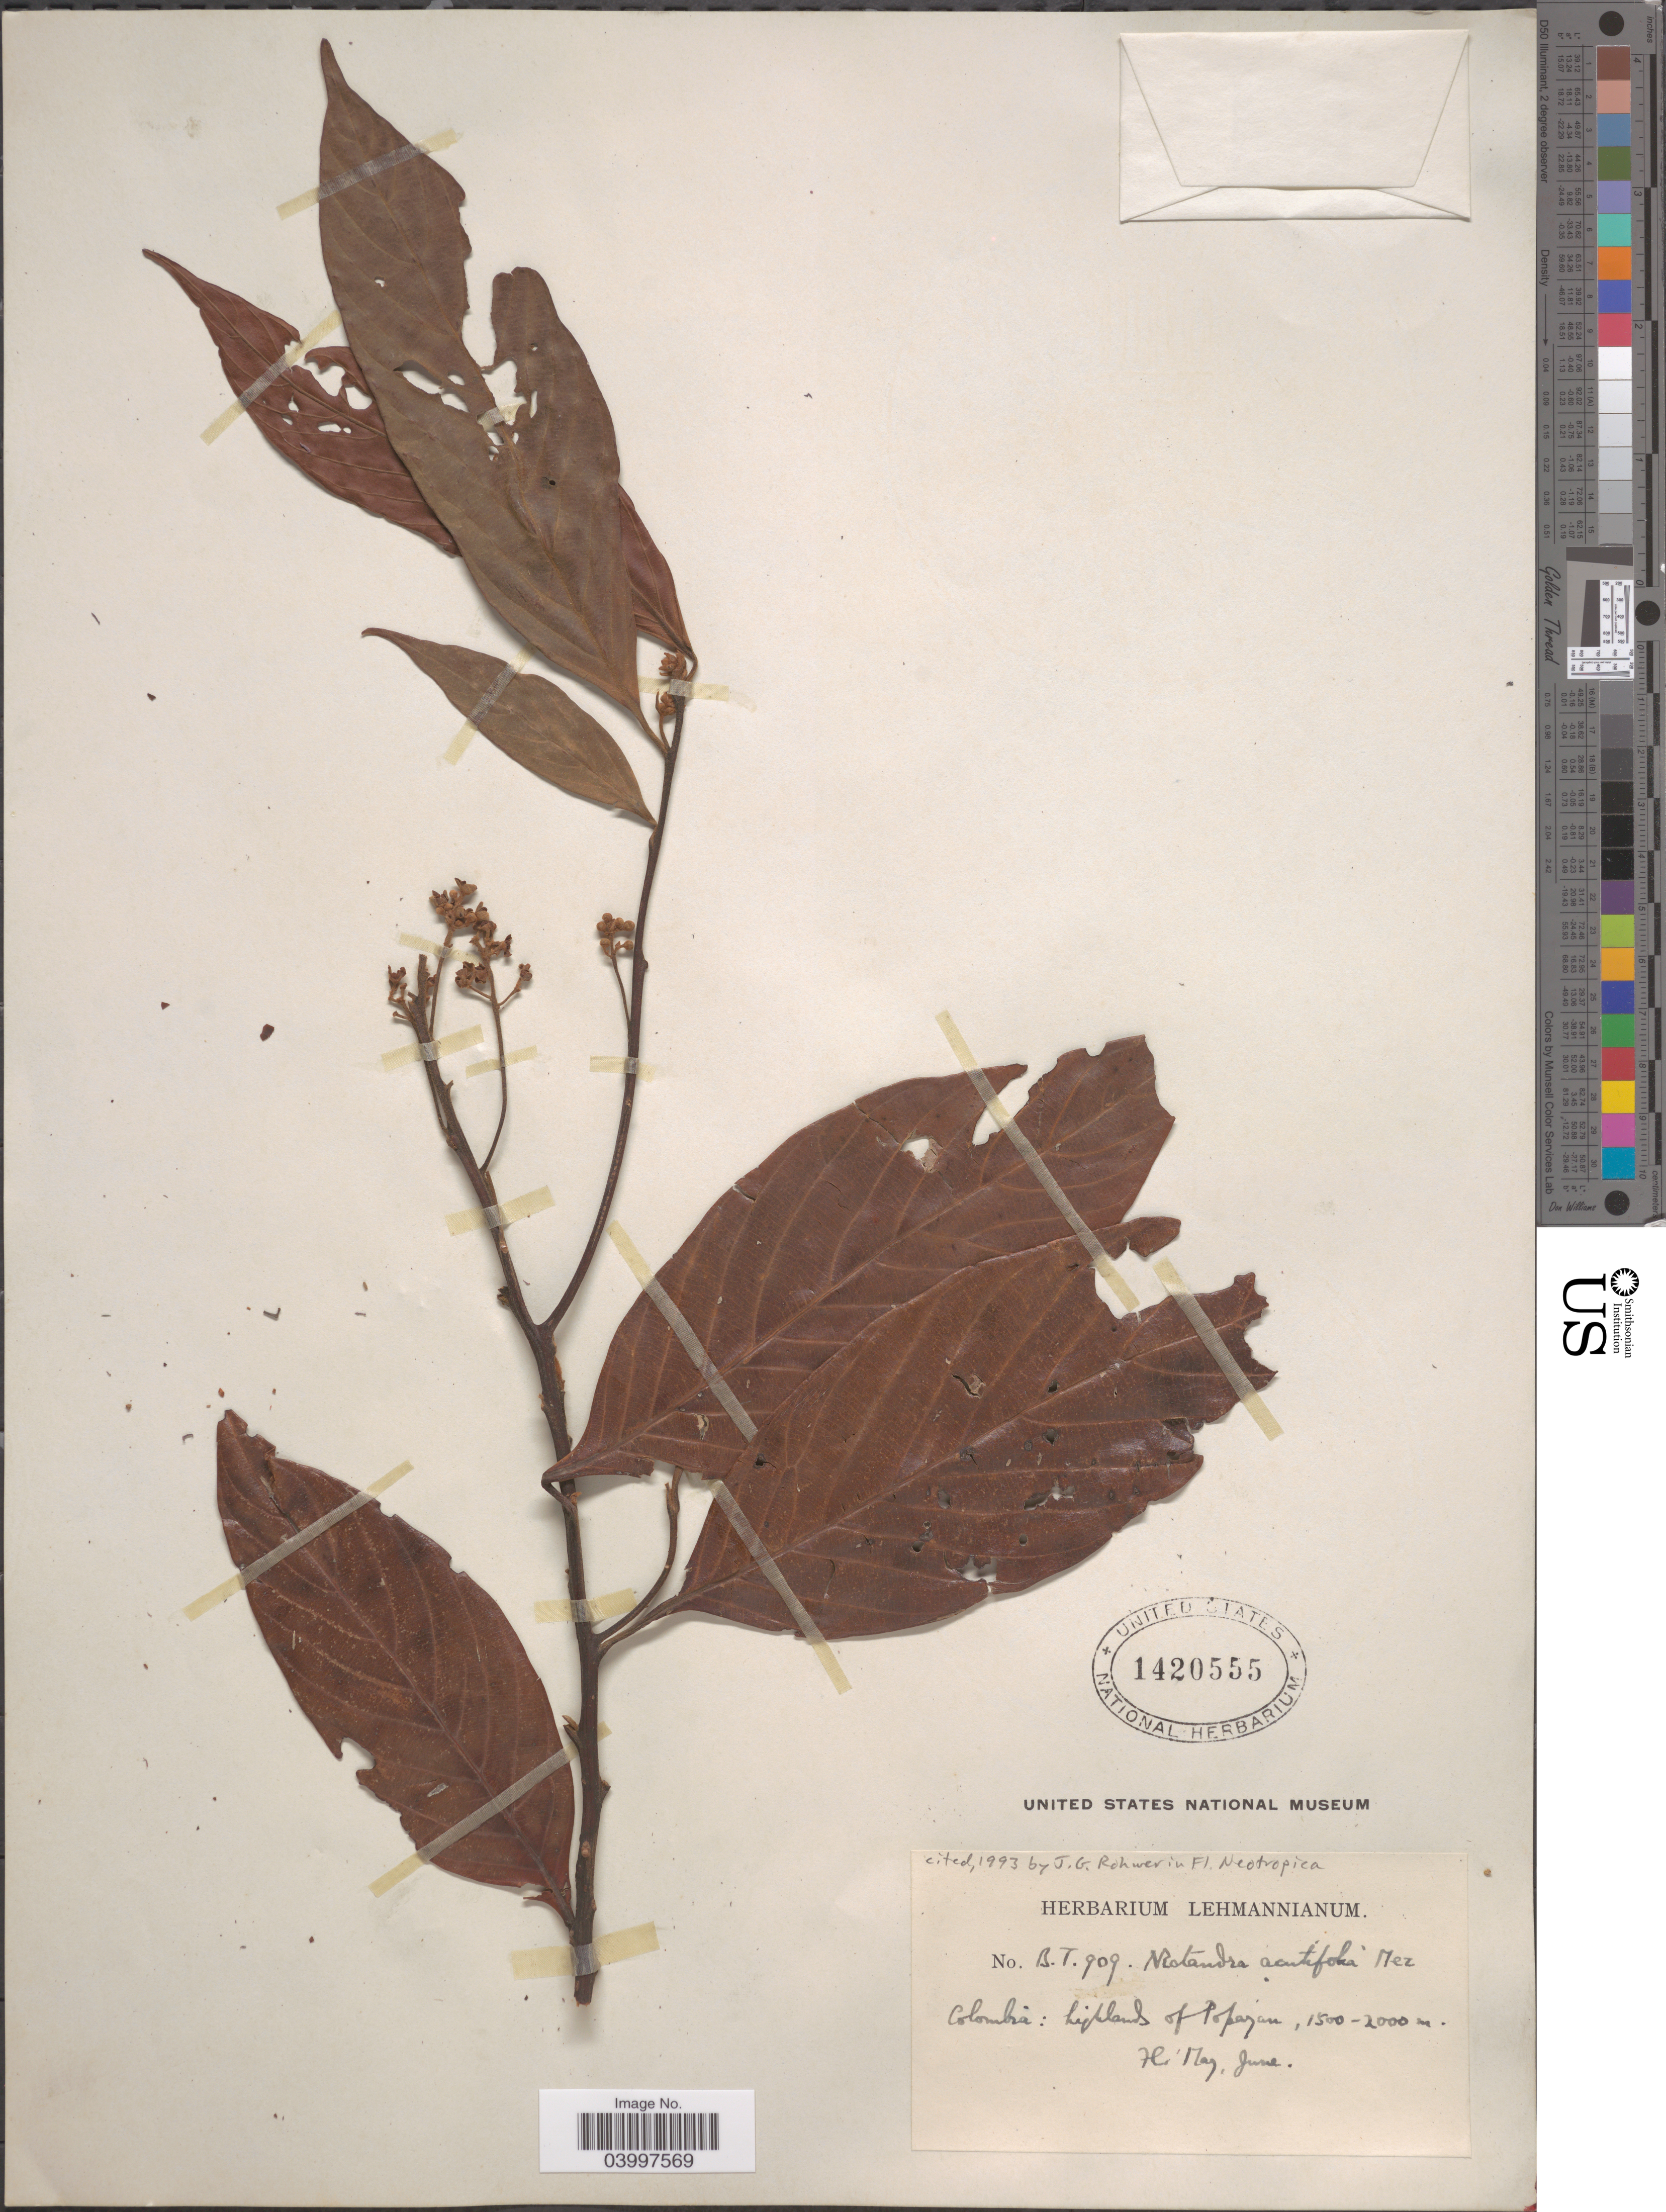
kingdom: Plantae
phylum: Tracheophyta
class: Magnoliopsida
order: Laurales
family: Lauraceae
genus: Nectandra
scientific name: Nectandra acutifolia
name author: (Ruiz & Pav.) Mez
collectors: ex herb. Lehmannianum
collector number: B.T.909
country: Colombia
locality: Highland of Popayan.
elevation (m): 1500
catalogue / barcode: US 1420555